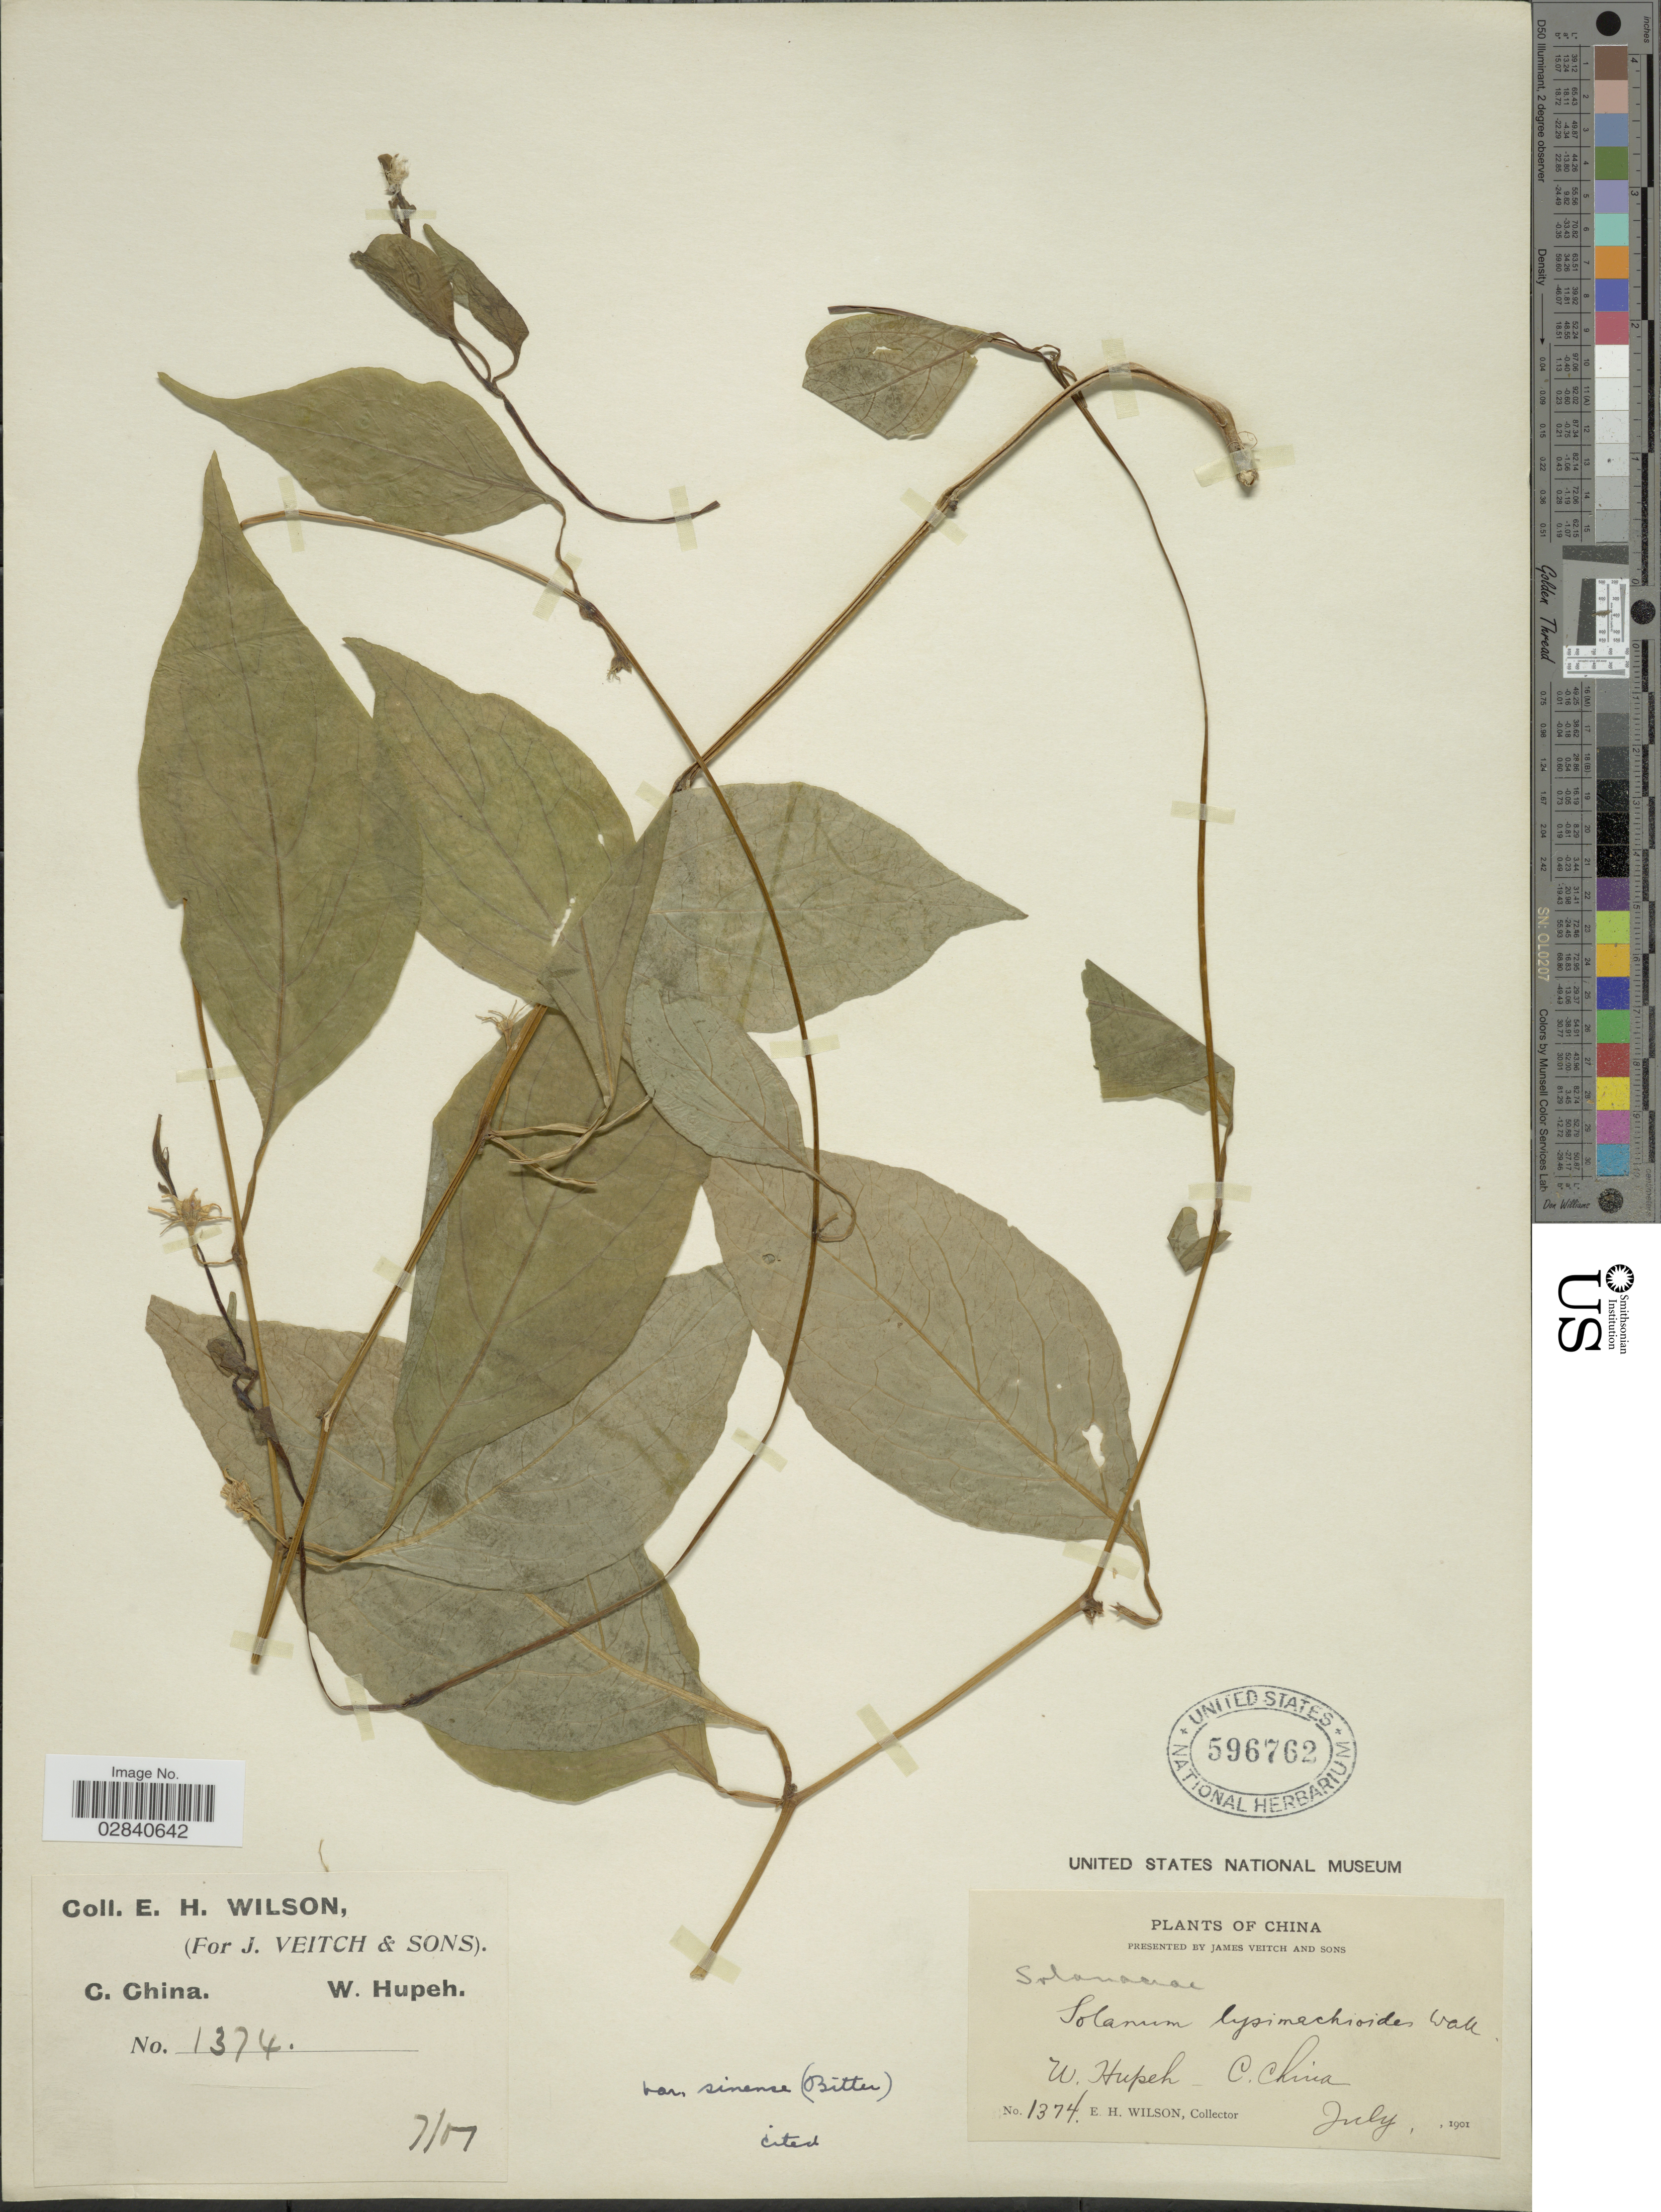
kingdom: Plantae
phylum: Tracheophyta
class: Magnoliopsida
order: Solanales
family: Solanaceae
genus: Lycianthes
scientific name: Lycianthes lysimachioides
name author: (Wall.) Bitter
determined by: Knapp, S. D.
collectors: E. Wilson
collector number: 1374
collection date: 1901-07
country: China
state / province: Hubei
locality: W. Hupeh - C. China.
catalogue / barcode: US 596762